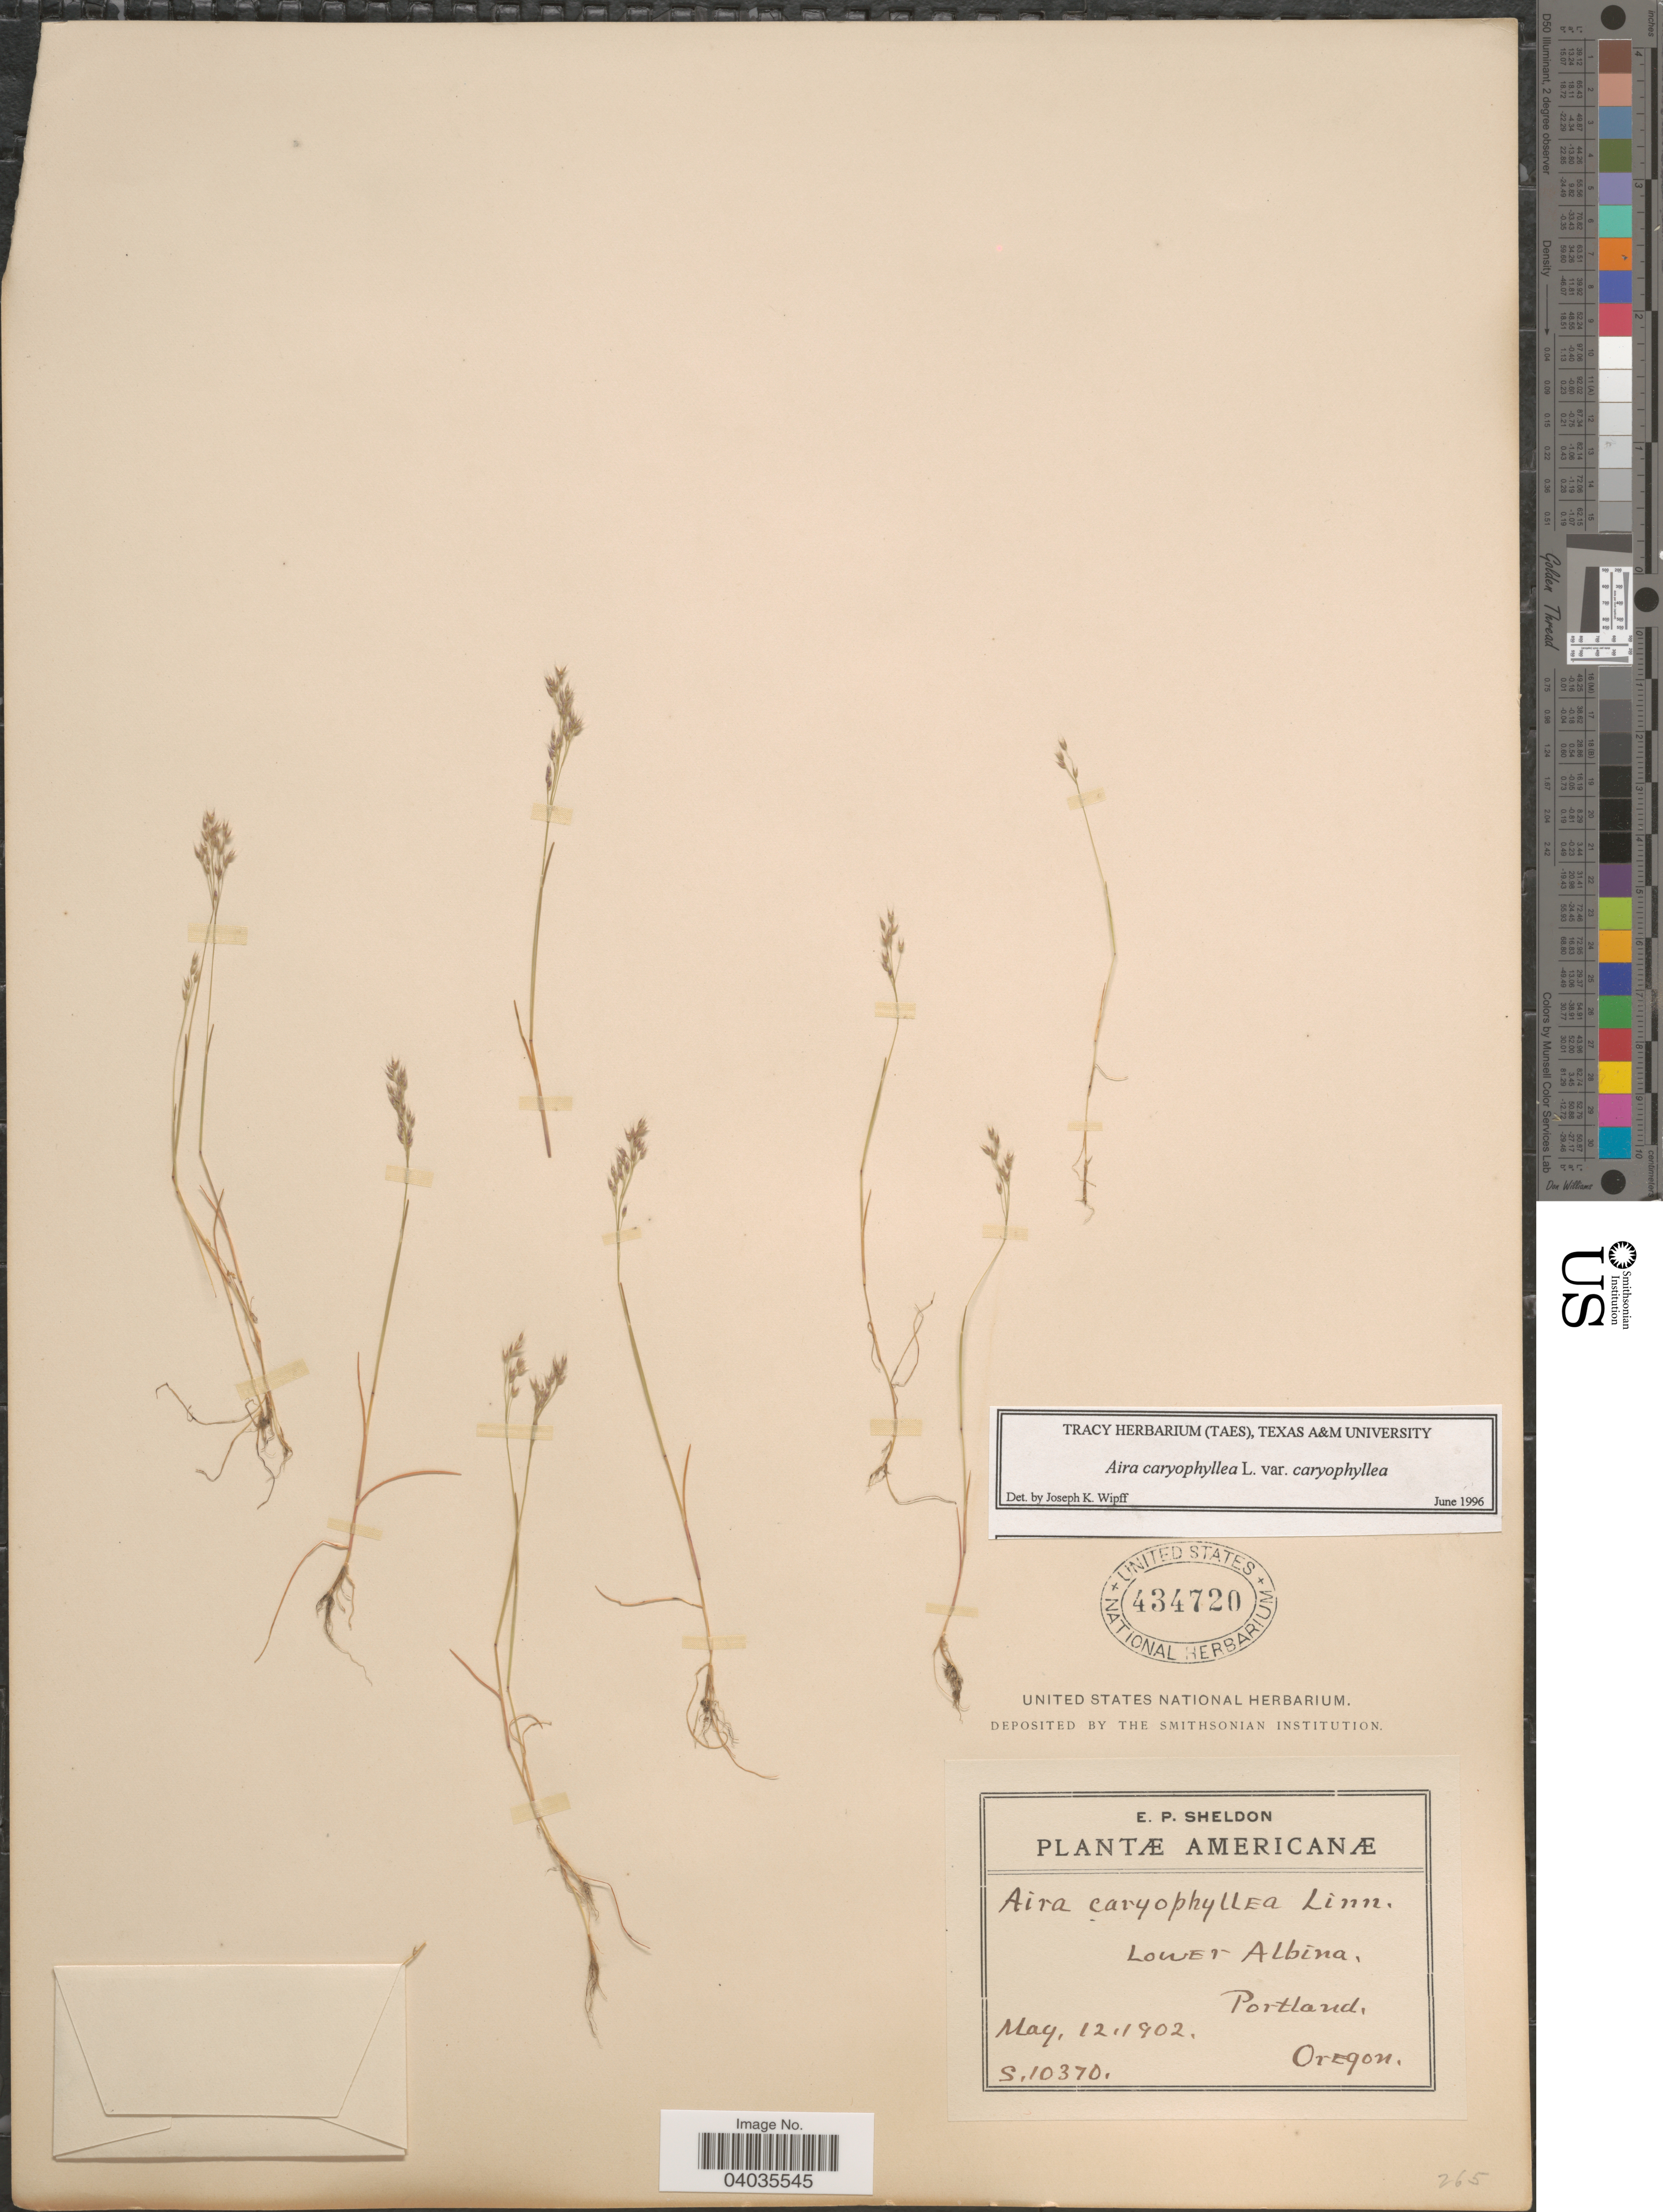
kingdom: Plantae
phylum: Tracheophyta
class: Liliopsida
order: Poales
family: Poaceae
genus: Aira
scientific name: Aira caryophyllea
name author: L.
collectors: E. P. Sheldon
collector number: S.10370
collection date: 1902-05-12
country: United States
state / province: Oregon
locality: Lower Albina, Portland.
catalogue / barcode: US 434720